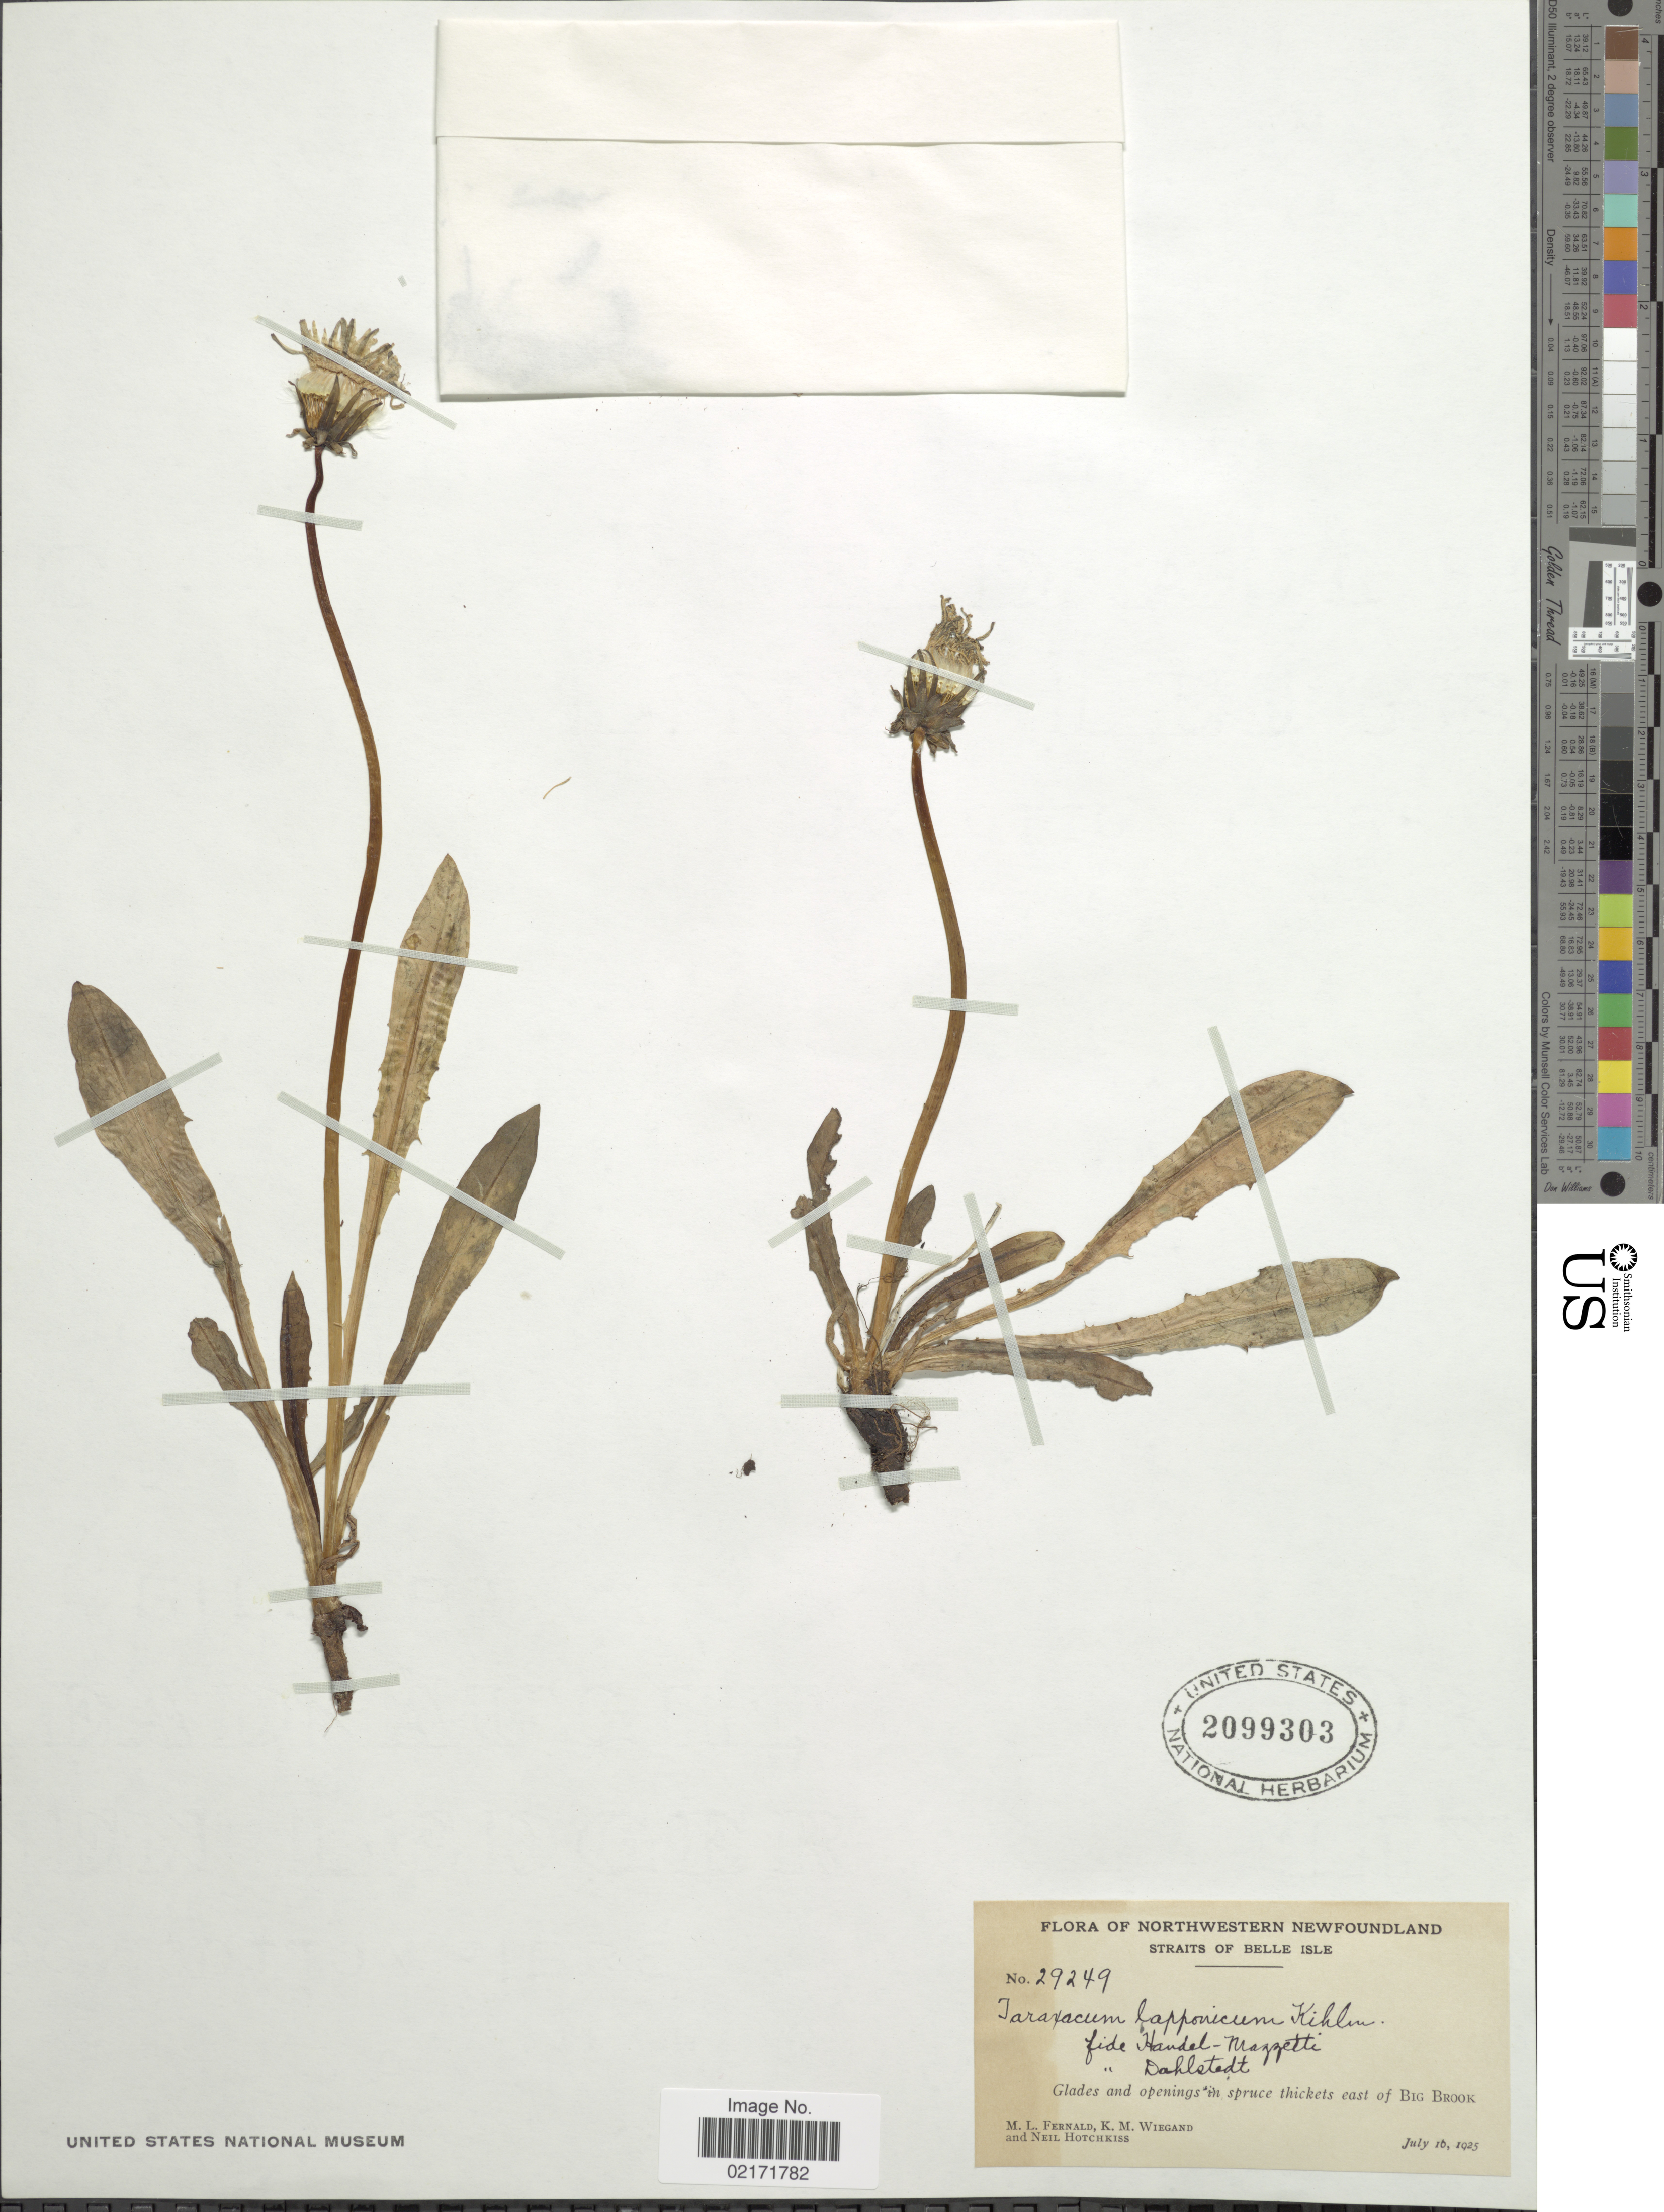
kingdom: Plantae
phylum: Tracheophyta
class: Magnoliopsida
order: Asterales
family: Asteraceae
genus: Taraxacum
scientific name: Taraxacum croceum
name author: Dahlst.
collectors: M. L. Fernald, K. M. Wiegand & N. Hotchkiss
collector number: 29249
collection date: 1925-07-16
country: Canada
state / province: Newfoundland and Labrador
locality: Northwestern Newfoundland. Straits of Belle Isle. Glades and openings in spruce thickets east of Big Brook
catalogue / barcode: US 2099303